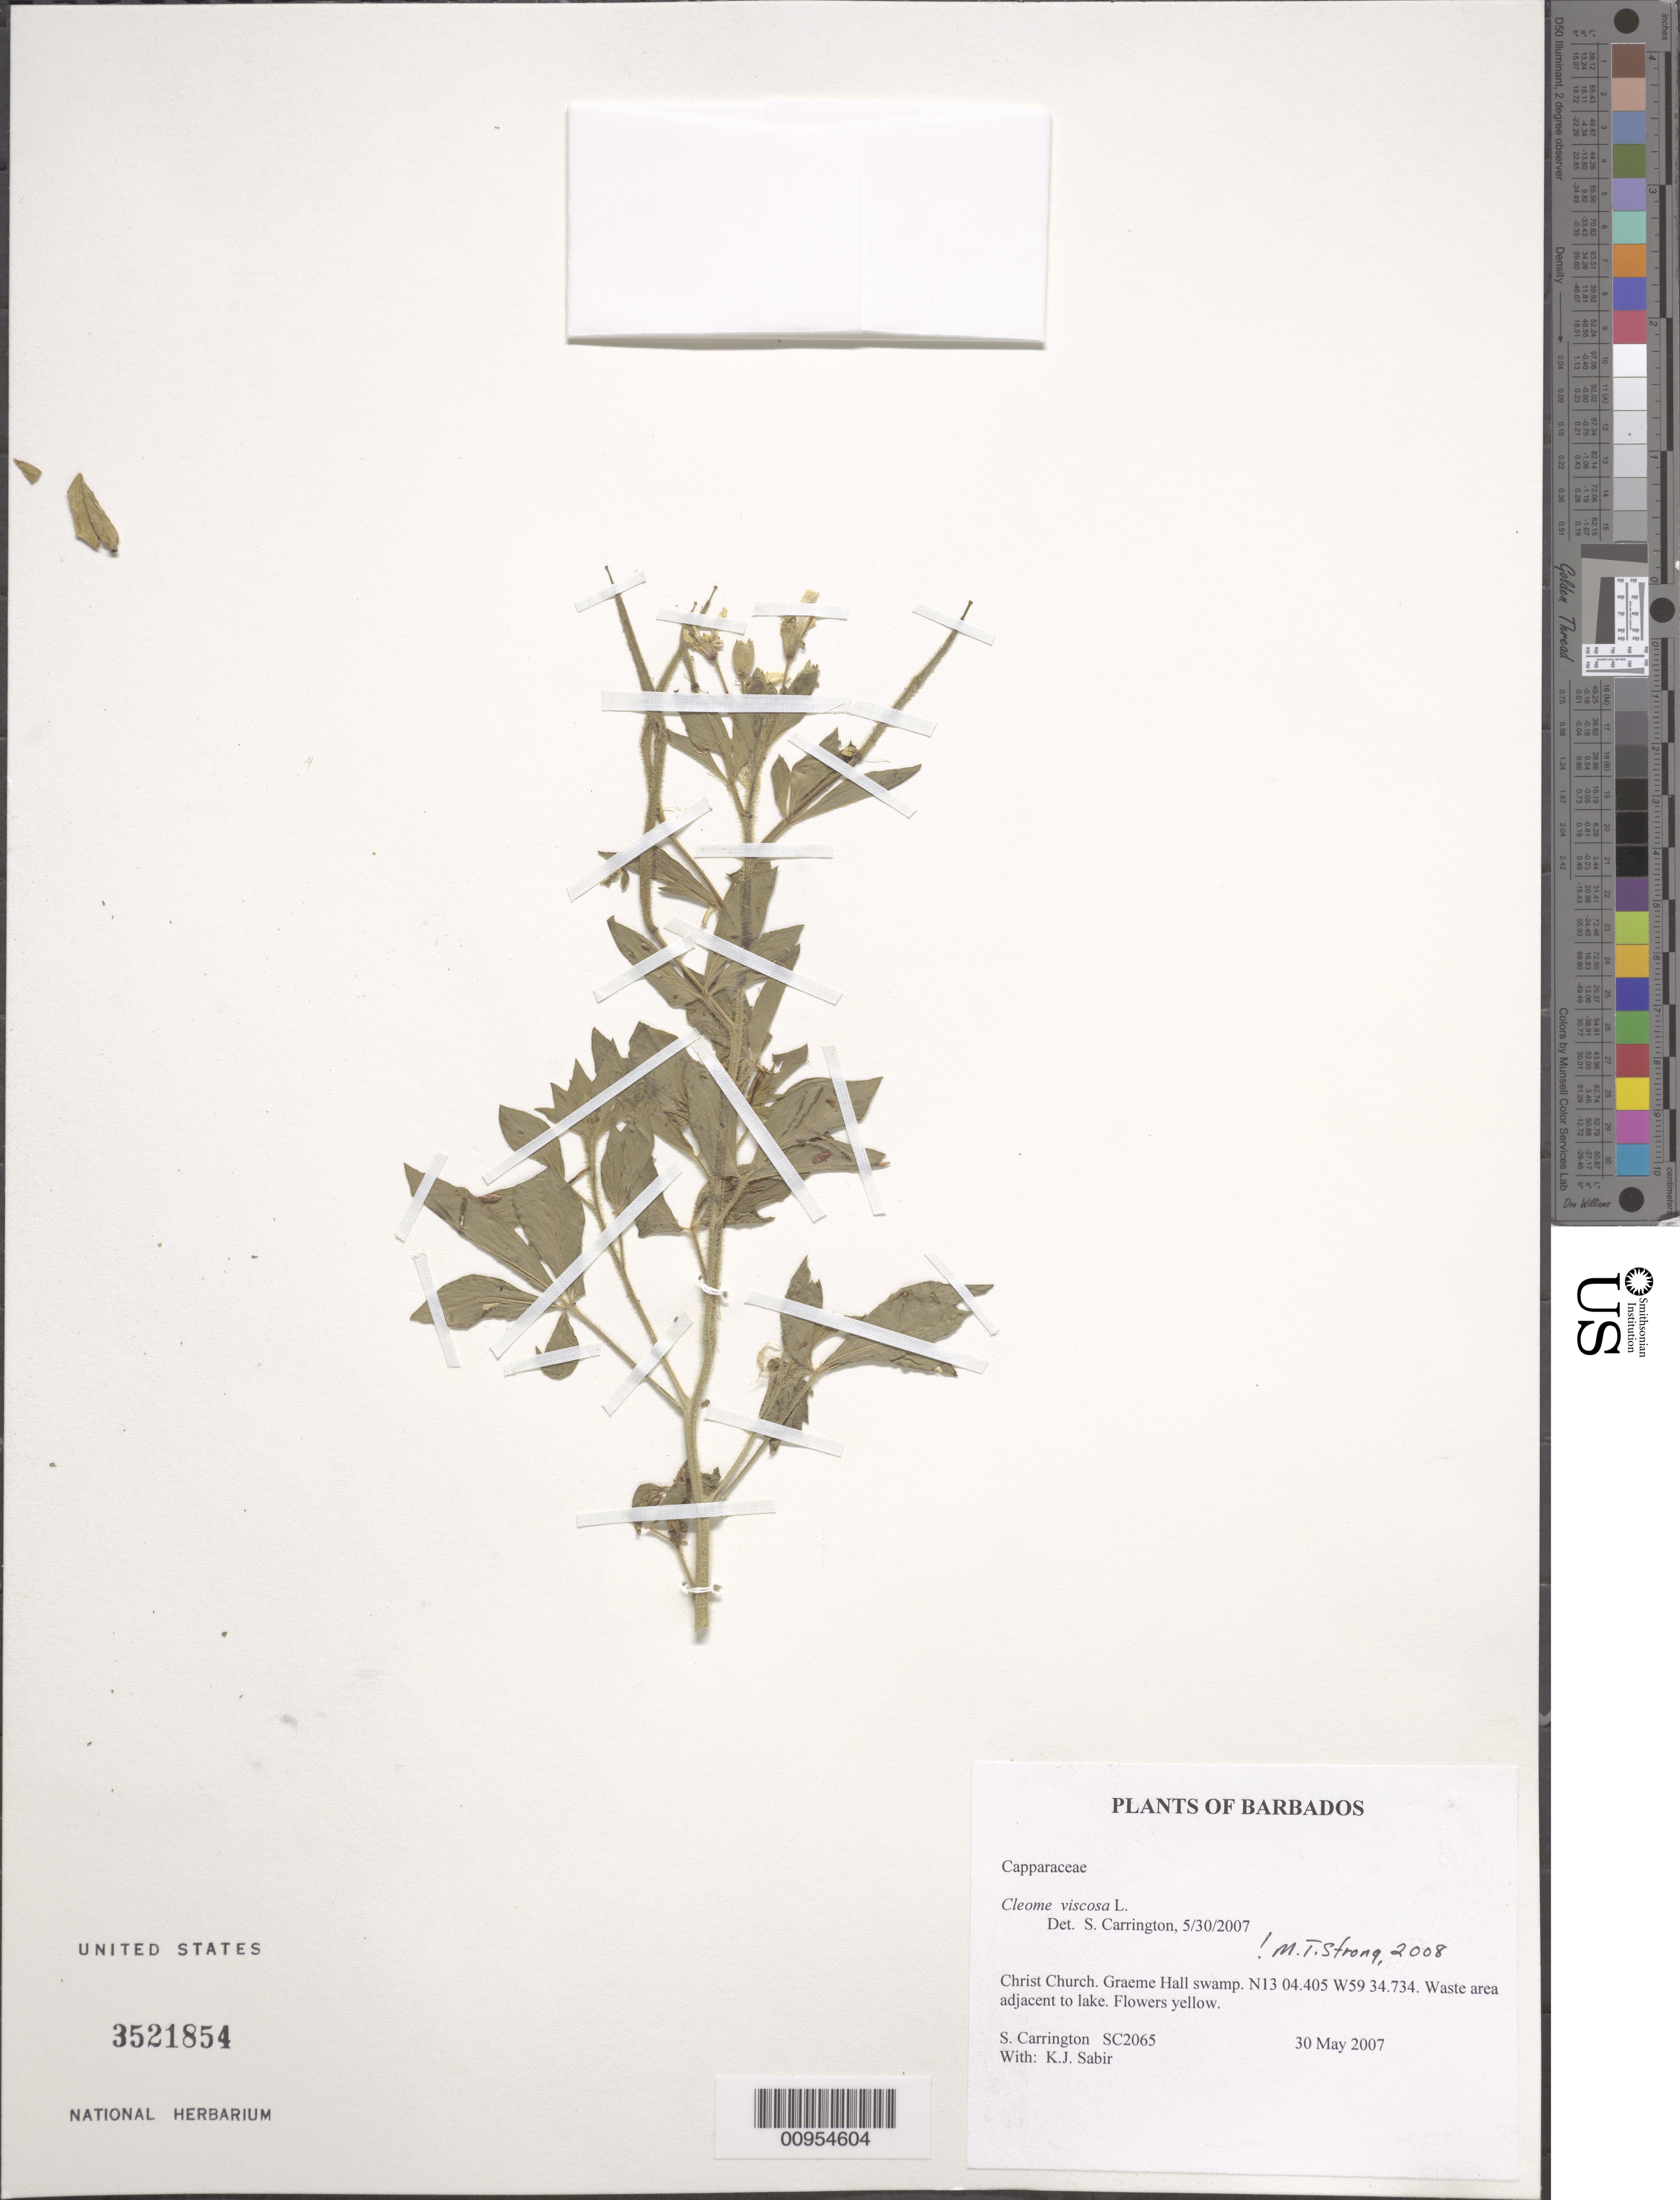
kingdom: Plantae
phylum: Tracheophyta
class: Magnoliopsida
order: Brassicales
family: Cleomaceae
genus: Arivela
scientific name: Arivela viscosa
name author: (L.) Raf.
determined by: Strong, M. T., (US), Smithsonian Institution - National Museum of Natural History (UNITED STATES)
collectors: C. M. S. Carrington & K. Sabir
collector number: SC 2065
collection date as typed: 30 May 2007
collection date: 2007-05-30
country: Barbados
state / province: Christ Church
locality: Graeme Hall swamp.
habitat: Waste area adjacent to lake.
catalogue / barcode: US 3521854